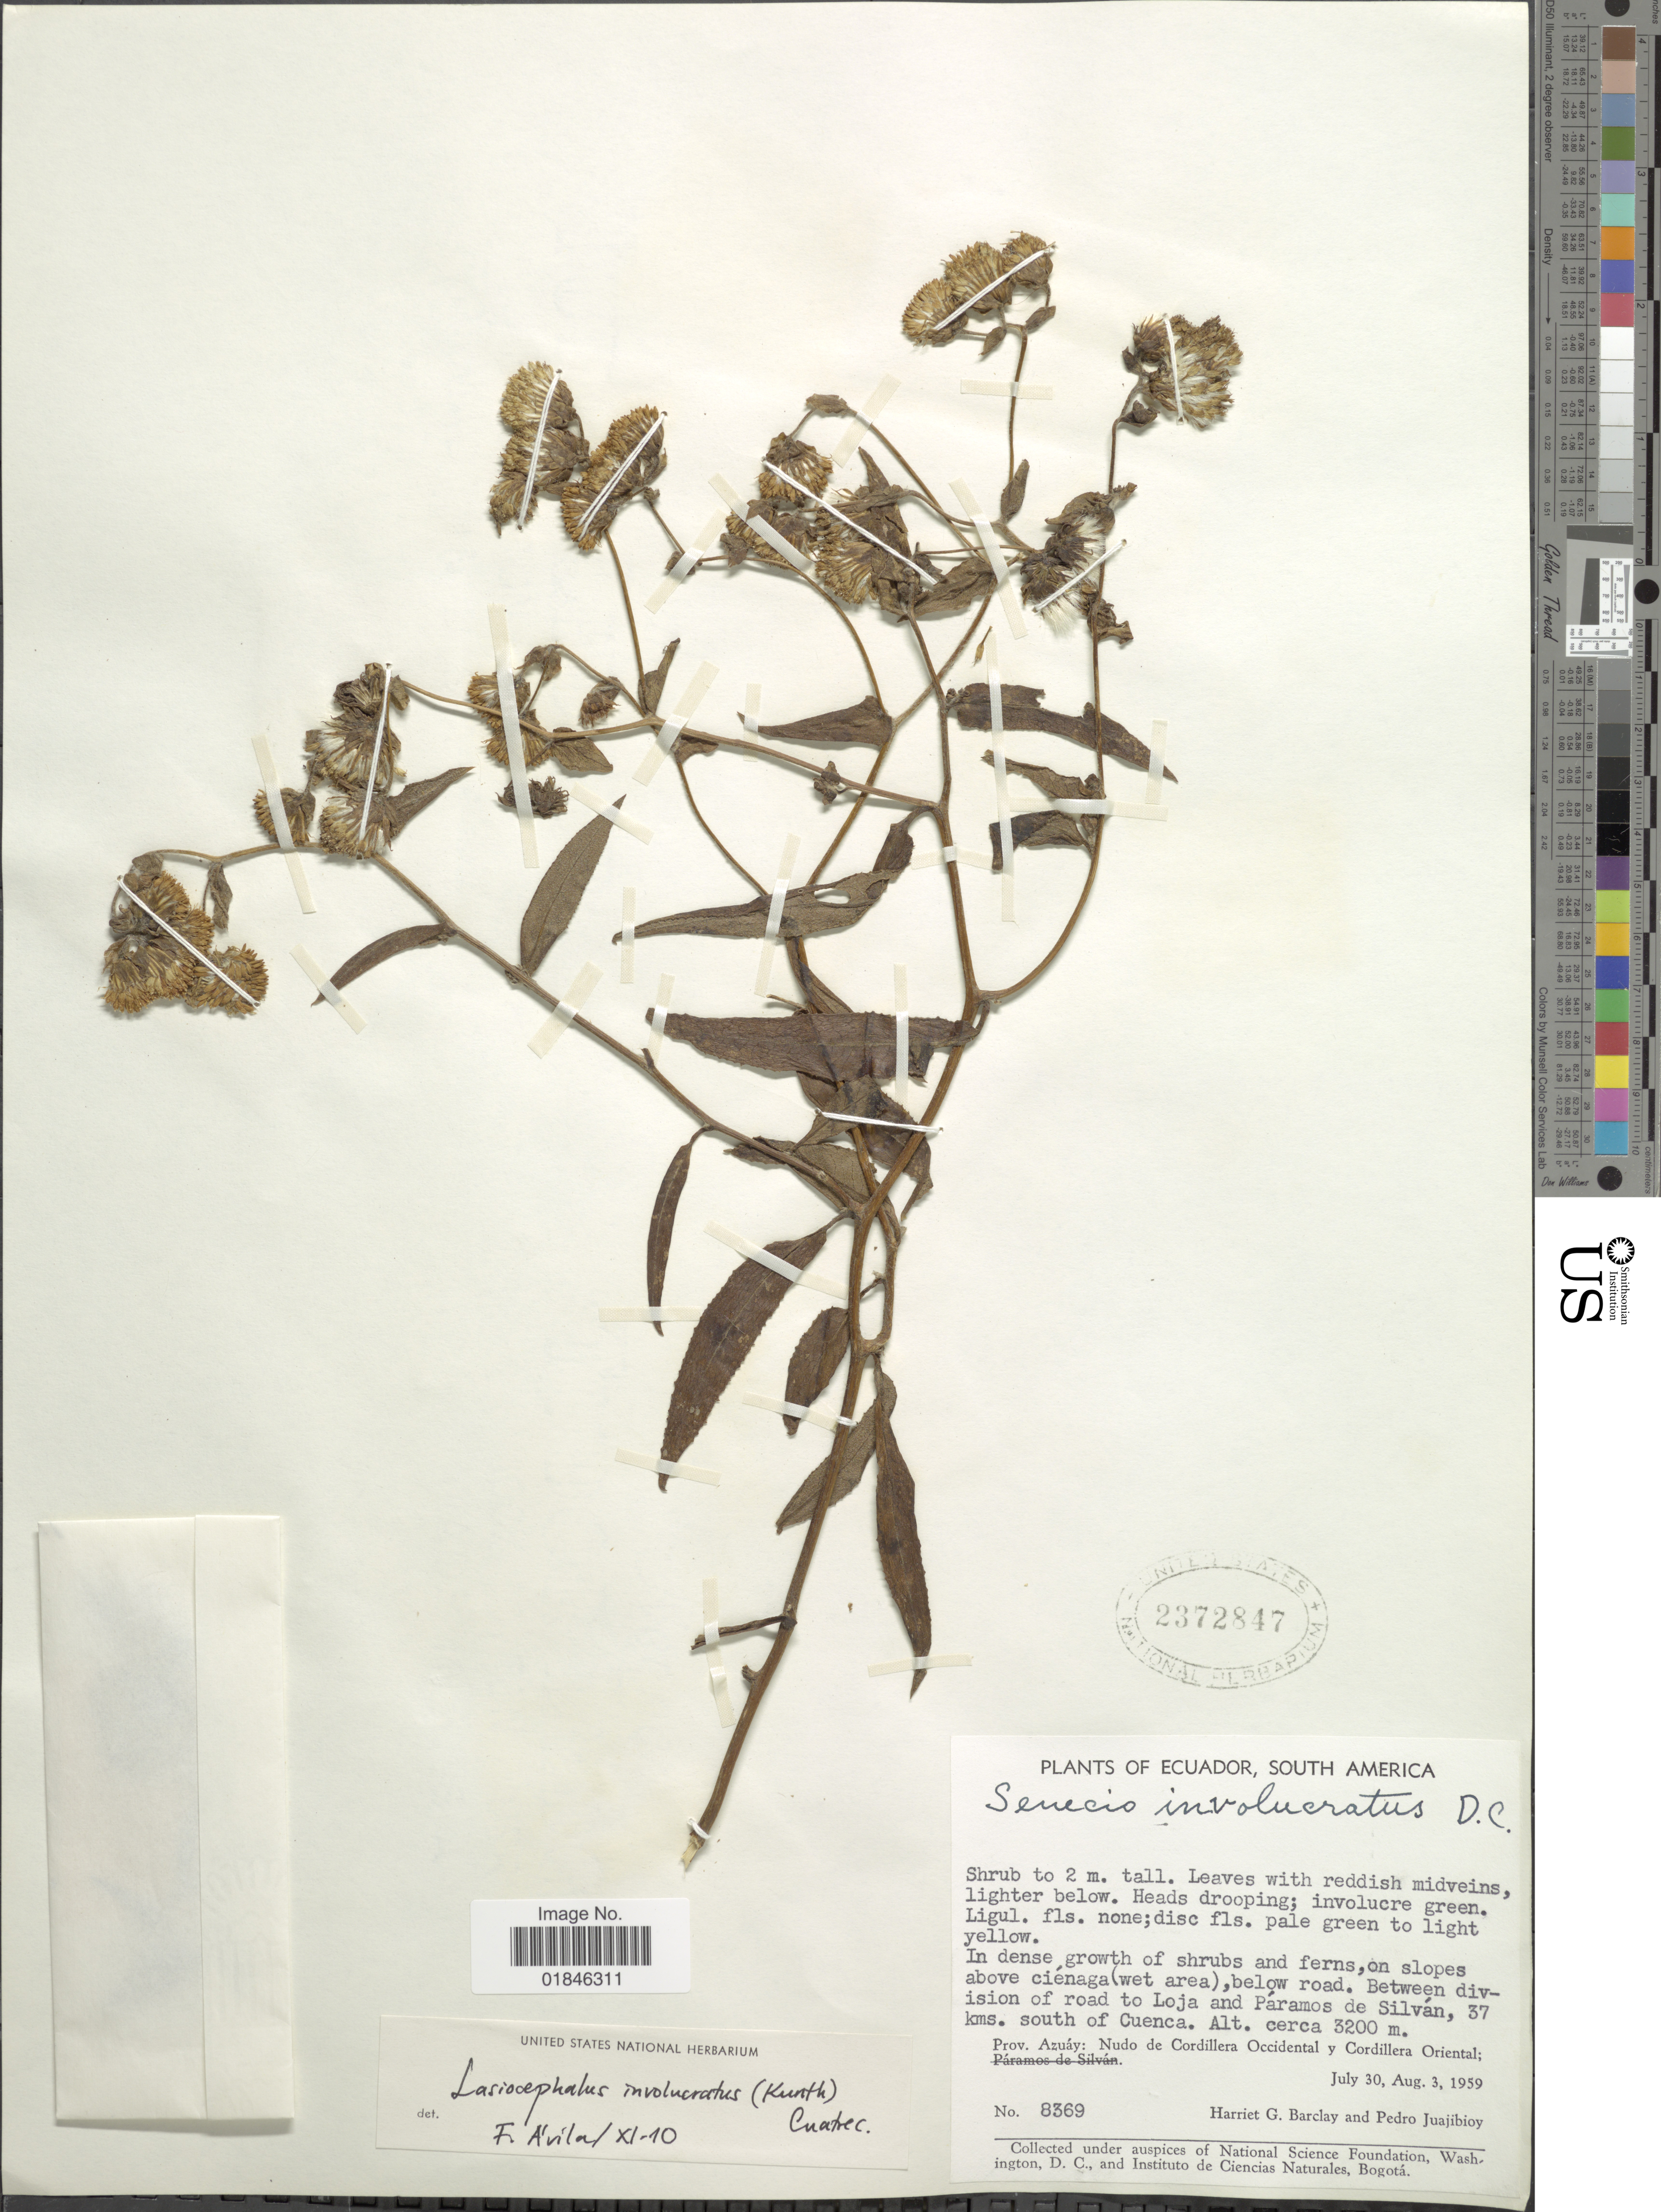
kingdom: Plantae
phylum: Tracheophyta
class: Magnoliopsida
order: Asterales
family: Asteraceae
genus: Senecio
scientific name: Senecio involucratus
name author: (Kunth) DC.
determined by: Salomon, Luciana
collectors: H. G. Barclay & P. Juajibioy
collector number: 8369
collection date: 1959-07-30/1959-08-03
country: Ecuador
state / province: Azuay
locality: In dense growth of shrubs and ferns, on slopes above ciénaga (wet area), below road. Between division of road to Loja and Páramos de Silván, 37 kms. south of Cuenca. Prov. Azuáy: Nudo de Cordillera Occidental y Cordillera Oriental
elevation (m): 3200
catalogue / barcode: US 2372847